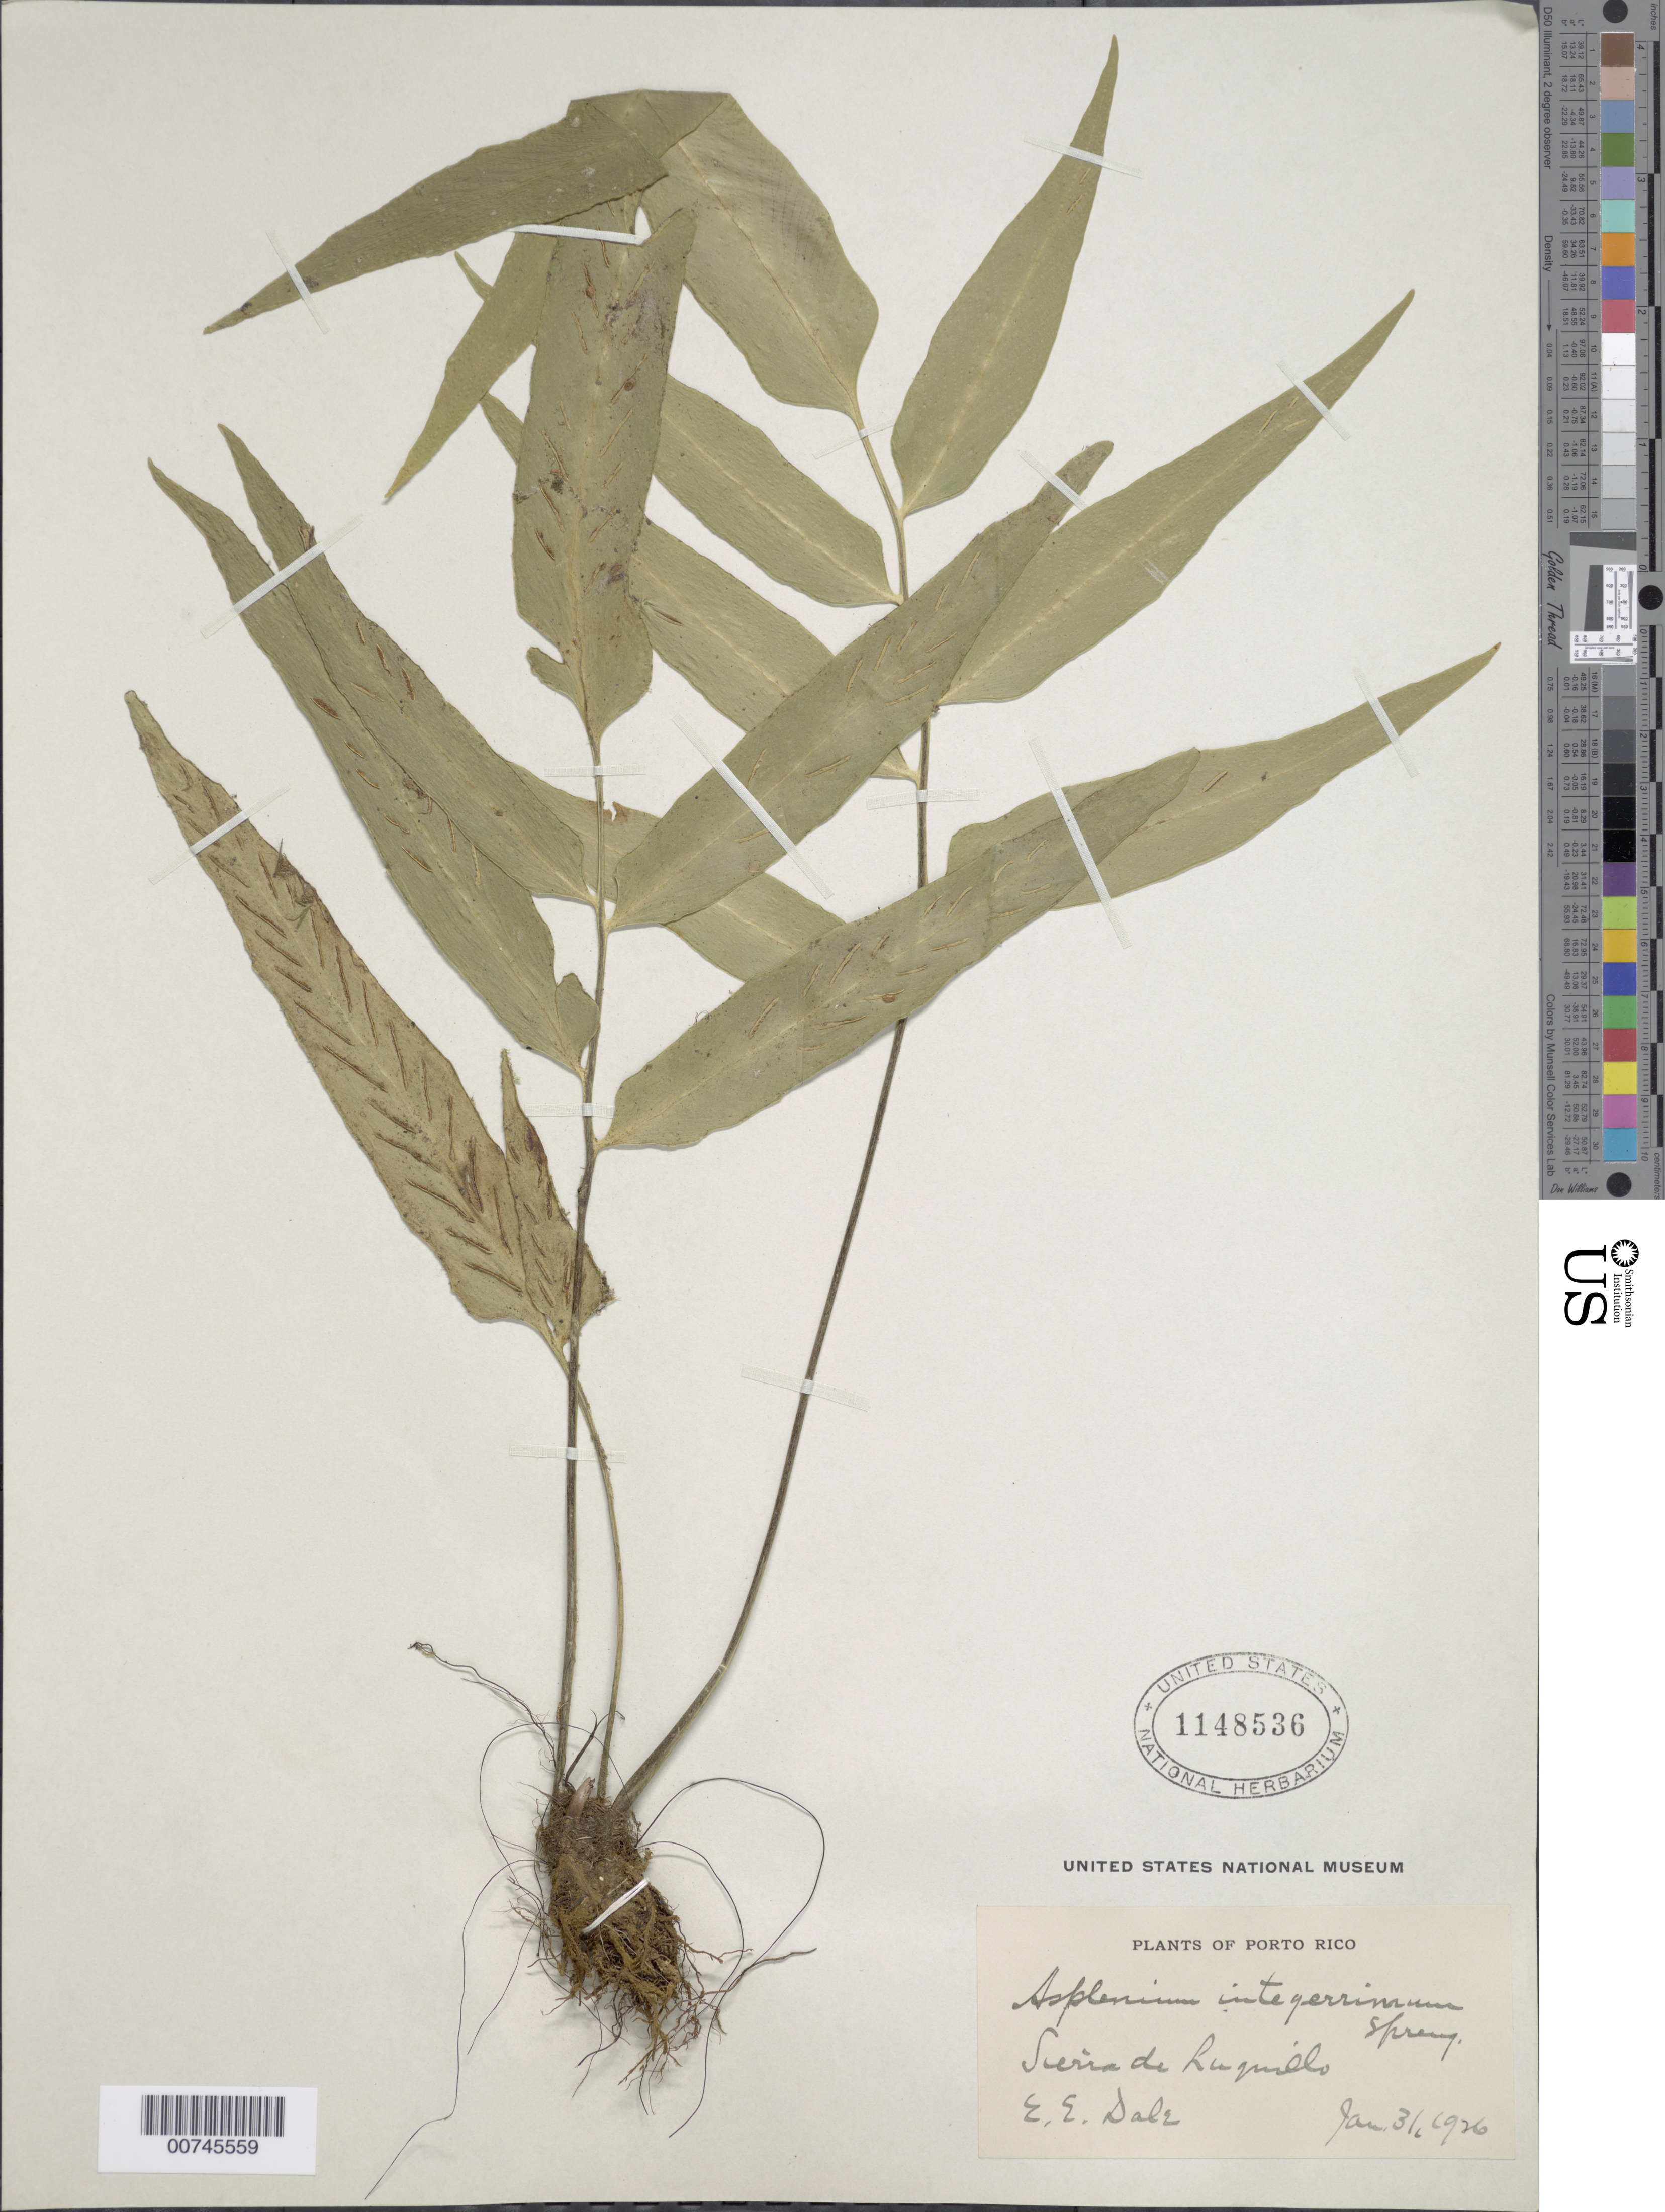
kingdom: Plantae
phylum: Tracheophyta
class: Polypodiopsida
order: Polypodiales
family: Aspleniaceae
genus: Asplenium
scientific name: Asplenium juglandifolium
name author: Lam.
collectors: E. Dale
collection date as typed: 31 Jan 1926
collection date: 1926-01-31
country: Puerto Rico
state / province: Luquillo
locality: Sierra de Luquillo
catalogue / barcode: US 1148536